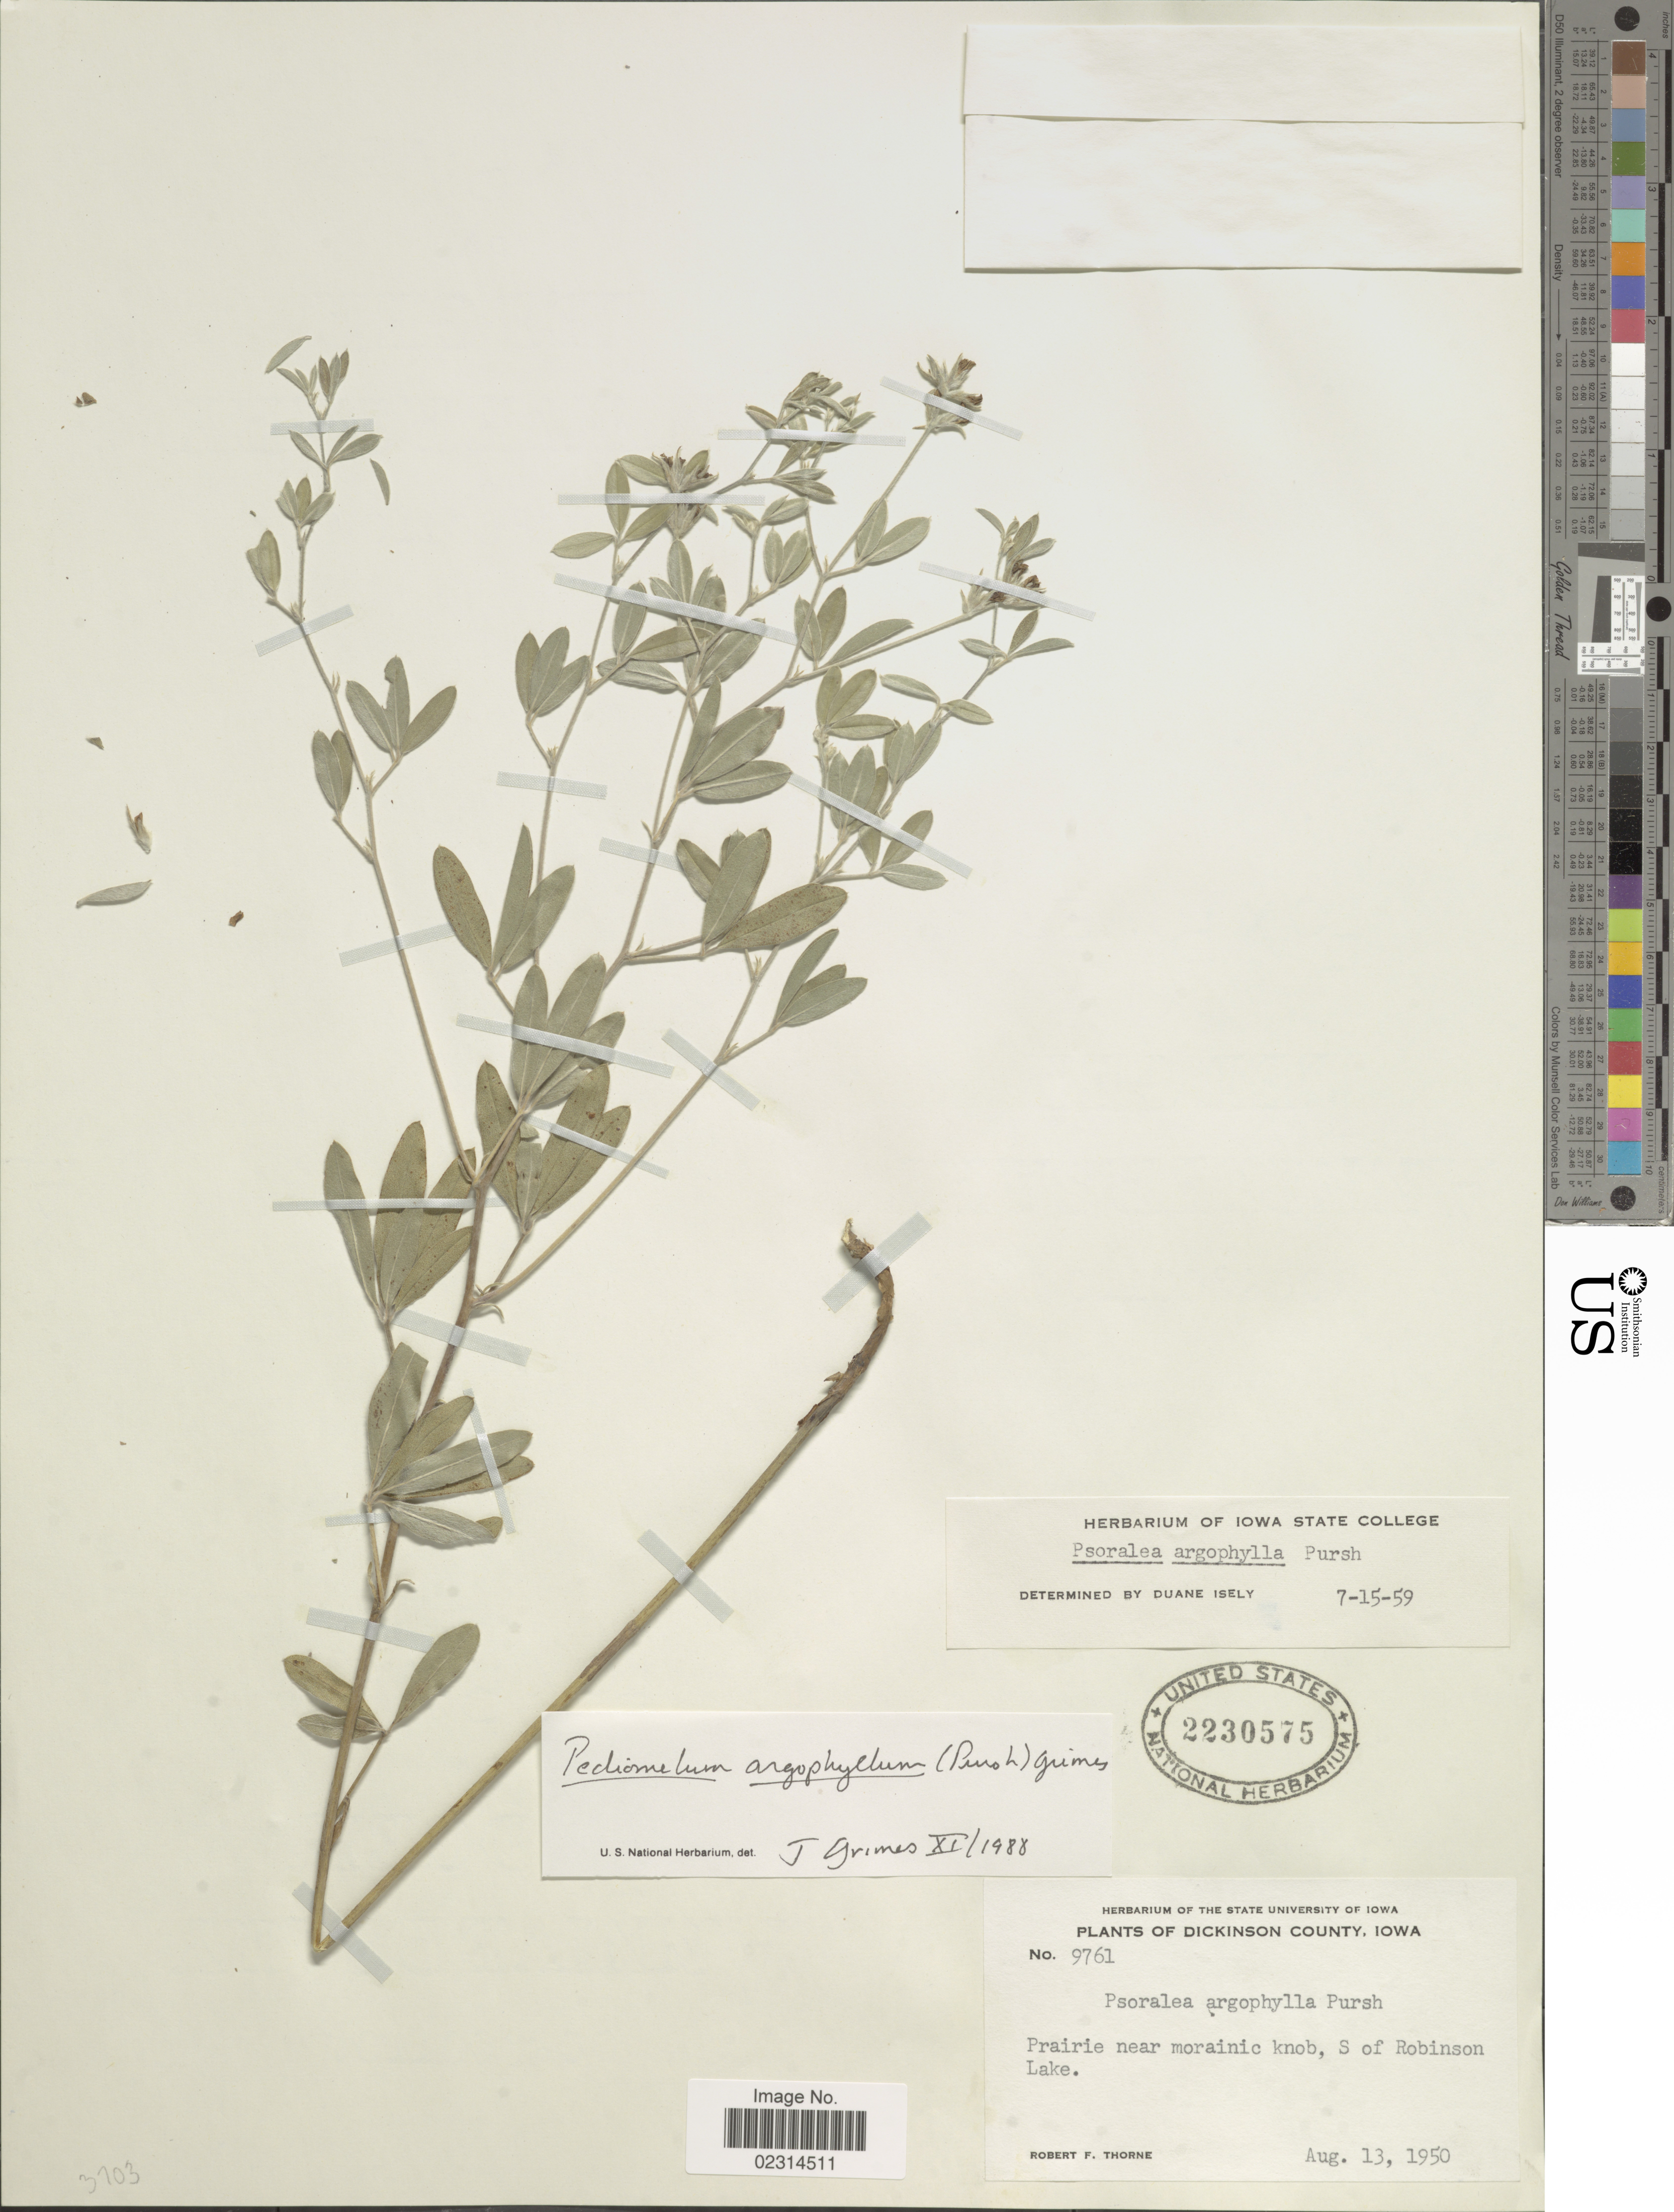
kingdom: Plantae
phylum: Tracheophyta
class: Magnoliopsida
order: Fabales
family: Fabaceae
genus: Pediomelum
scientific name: Pediomelum argophyllum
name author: (Pursh) J.W. Grimes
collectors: R. F. Thorne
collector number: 9761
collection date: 1950-08-13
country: United States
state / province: Iowa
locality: Dickinson County. near morainic knob, S of Robinson Lake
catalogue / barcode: US 2230575